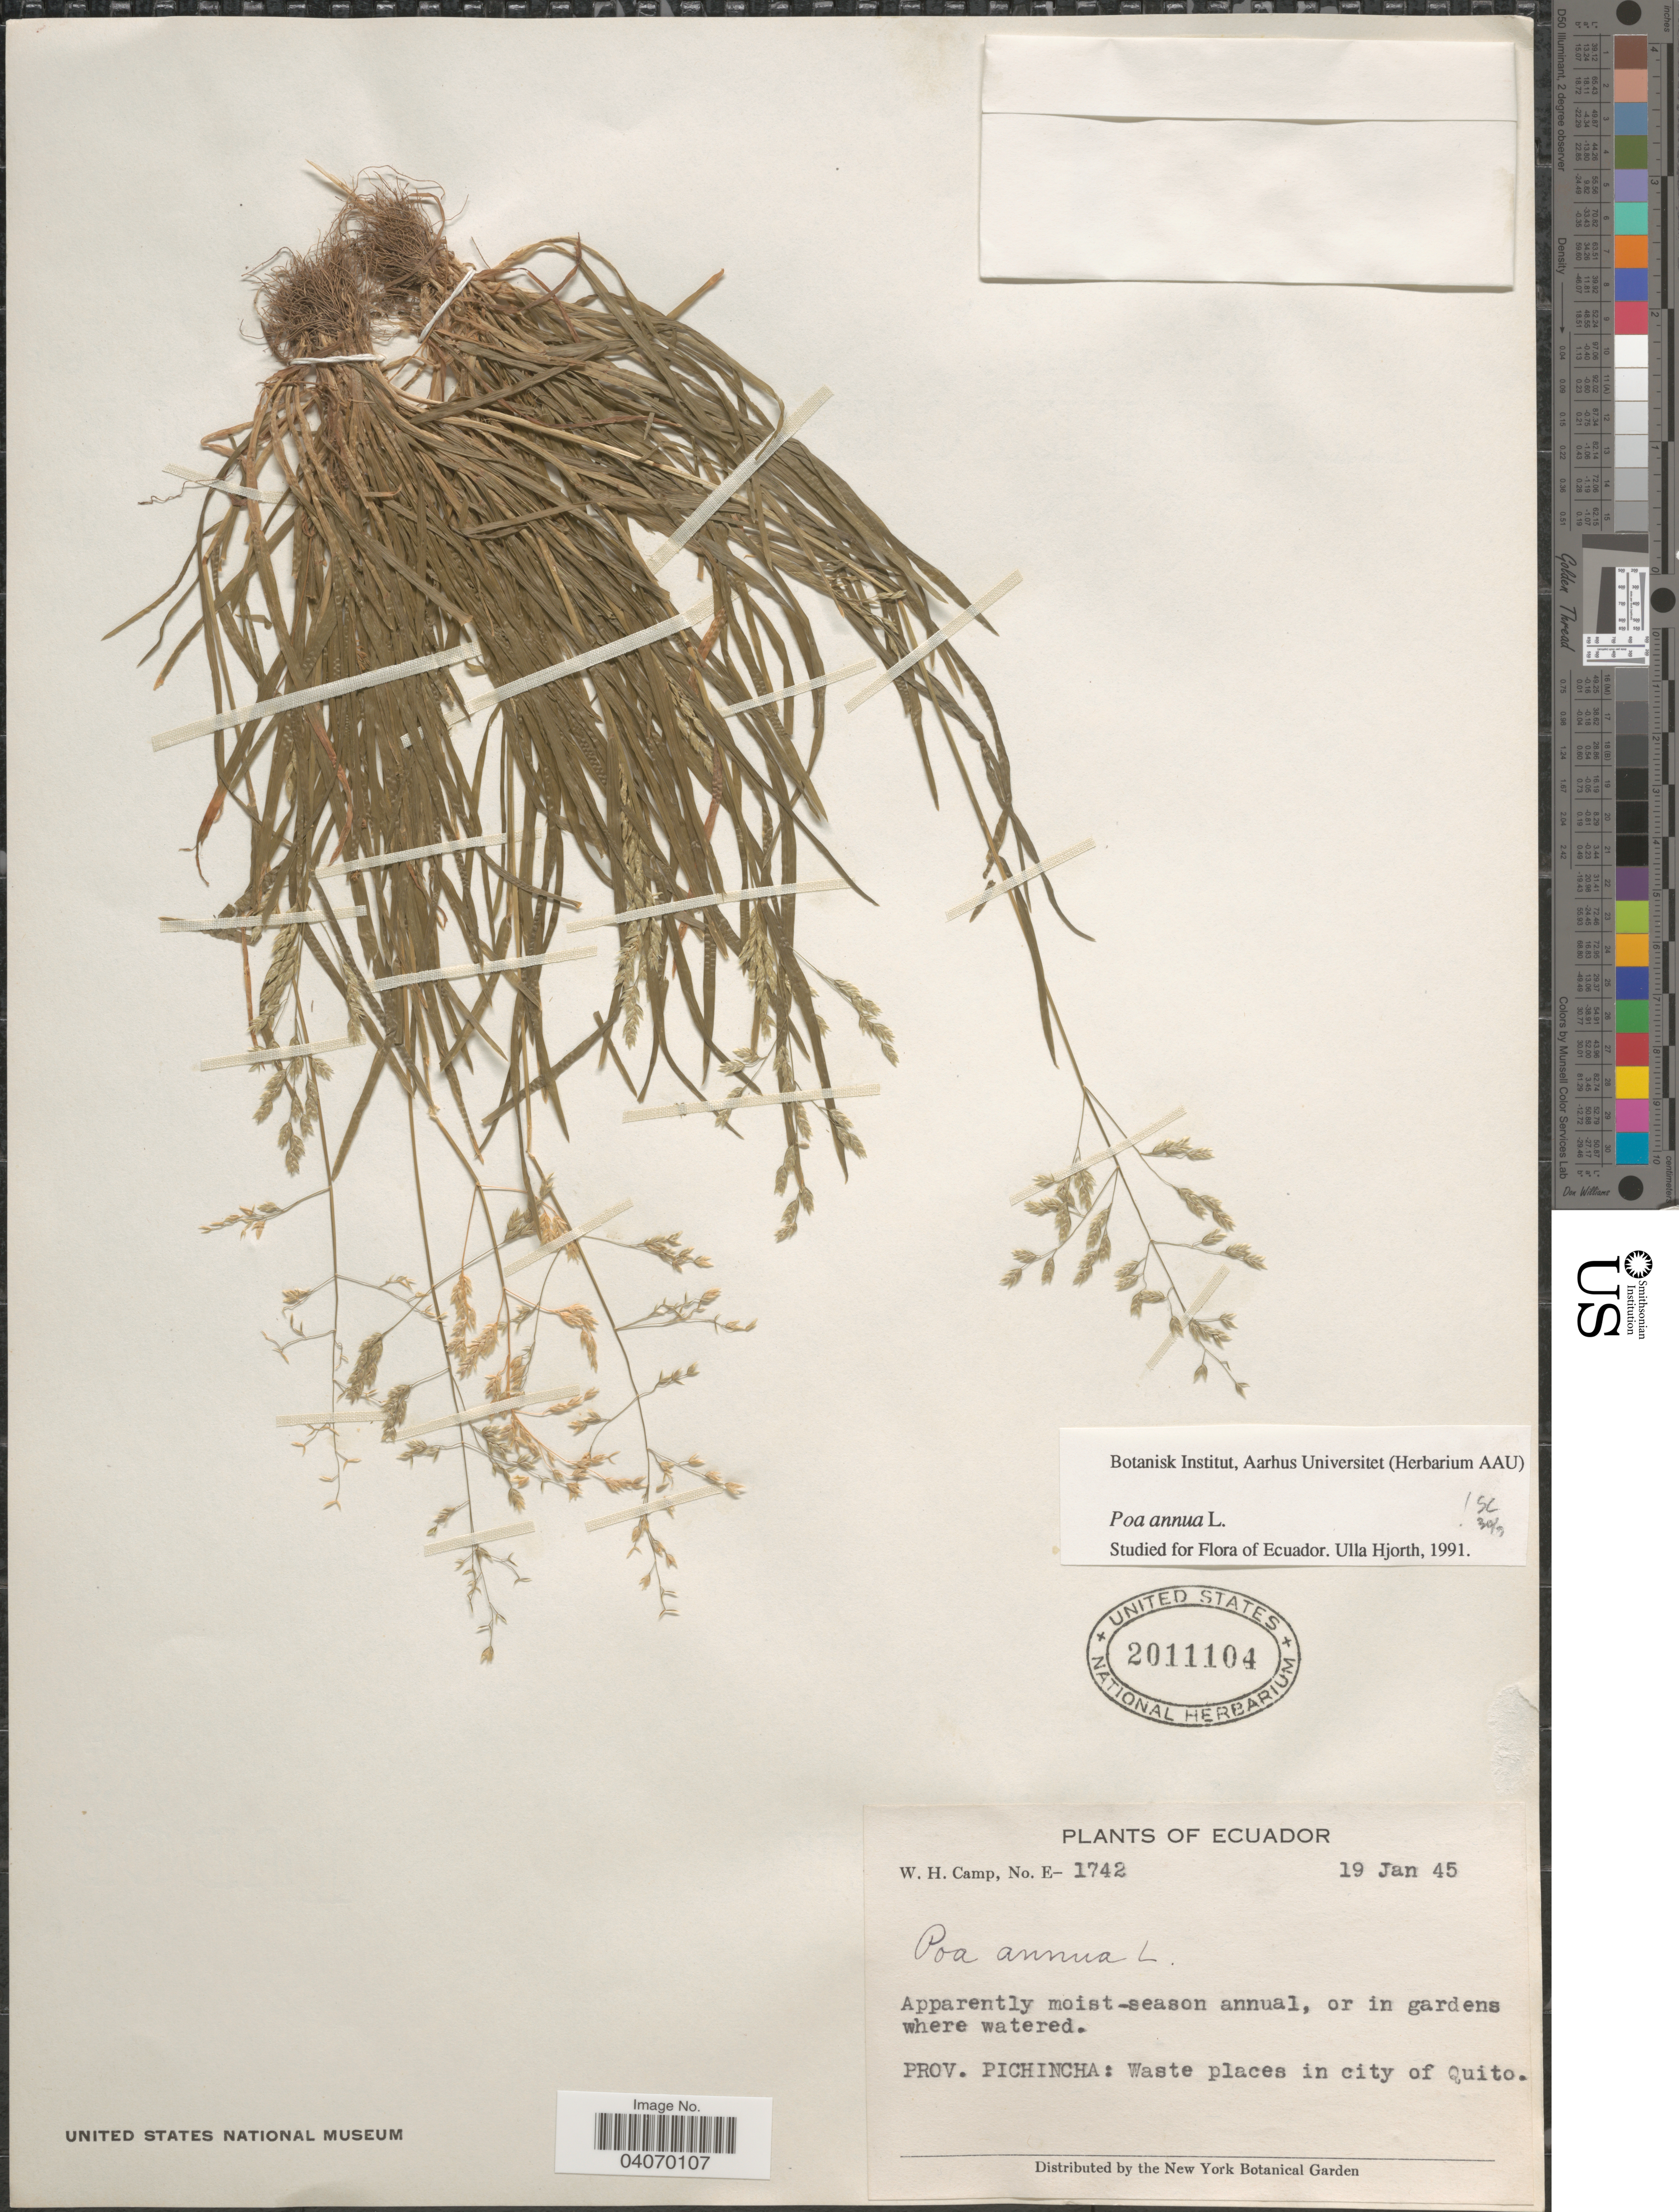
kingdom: Plantae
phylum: Tracheophyta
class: Liliopsida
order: Poales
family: Poaceae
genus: Poa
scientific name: Poa annua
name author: L.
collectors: W. H. Camp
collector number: E-1742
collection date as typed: Transcribed d/m/y: 19/1/45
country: Ecuador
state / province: Pichincha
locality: Waste places in city of Quito.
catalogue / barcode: US 2011104